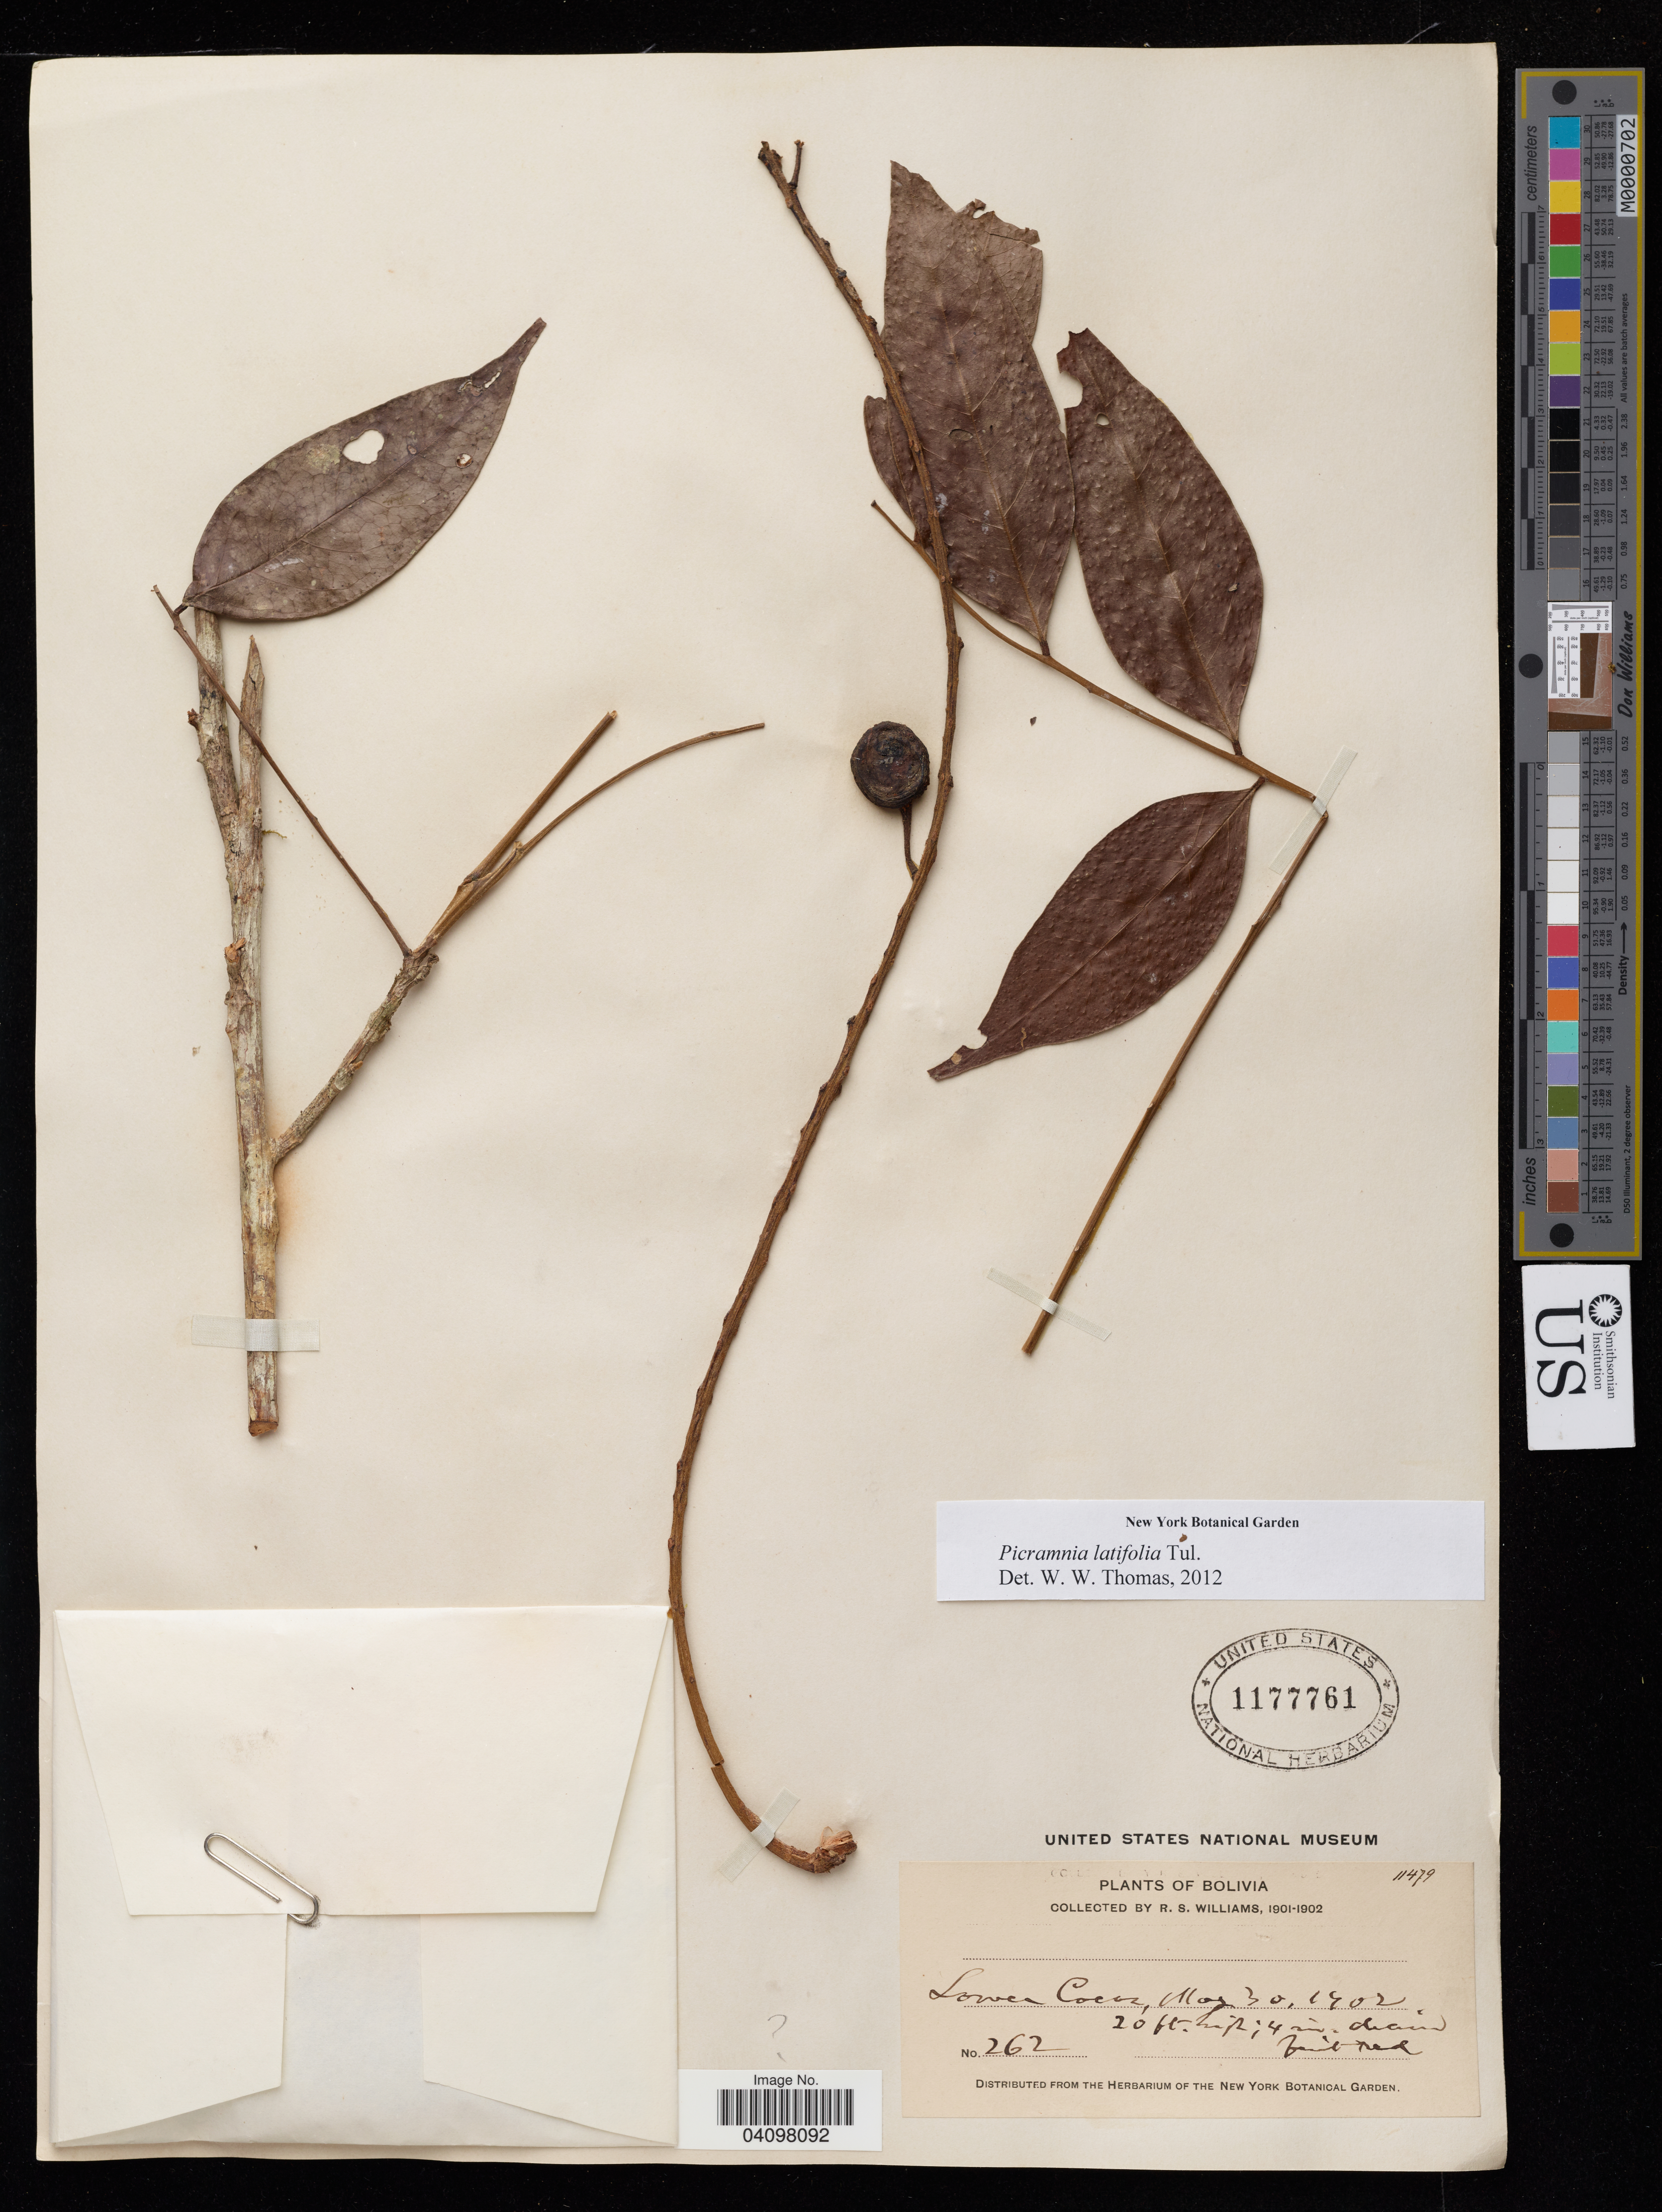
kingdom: Plantae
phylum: Tracheophyta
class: Magnoliopsida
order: Picramniales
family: Picramniaceae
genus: Picramnia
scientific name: Picramnia latifolia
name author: Tul.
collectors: R. Williams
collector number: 262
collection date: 1902-05-30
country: Bolivia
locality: Lower Cocos*.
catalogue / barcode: US 1177761